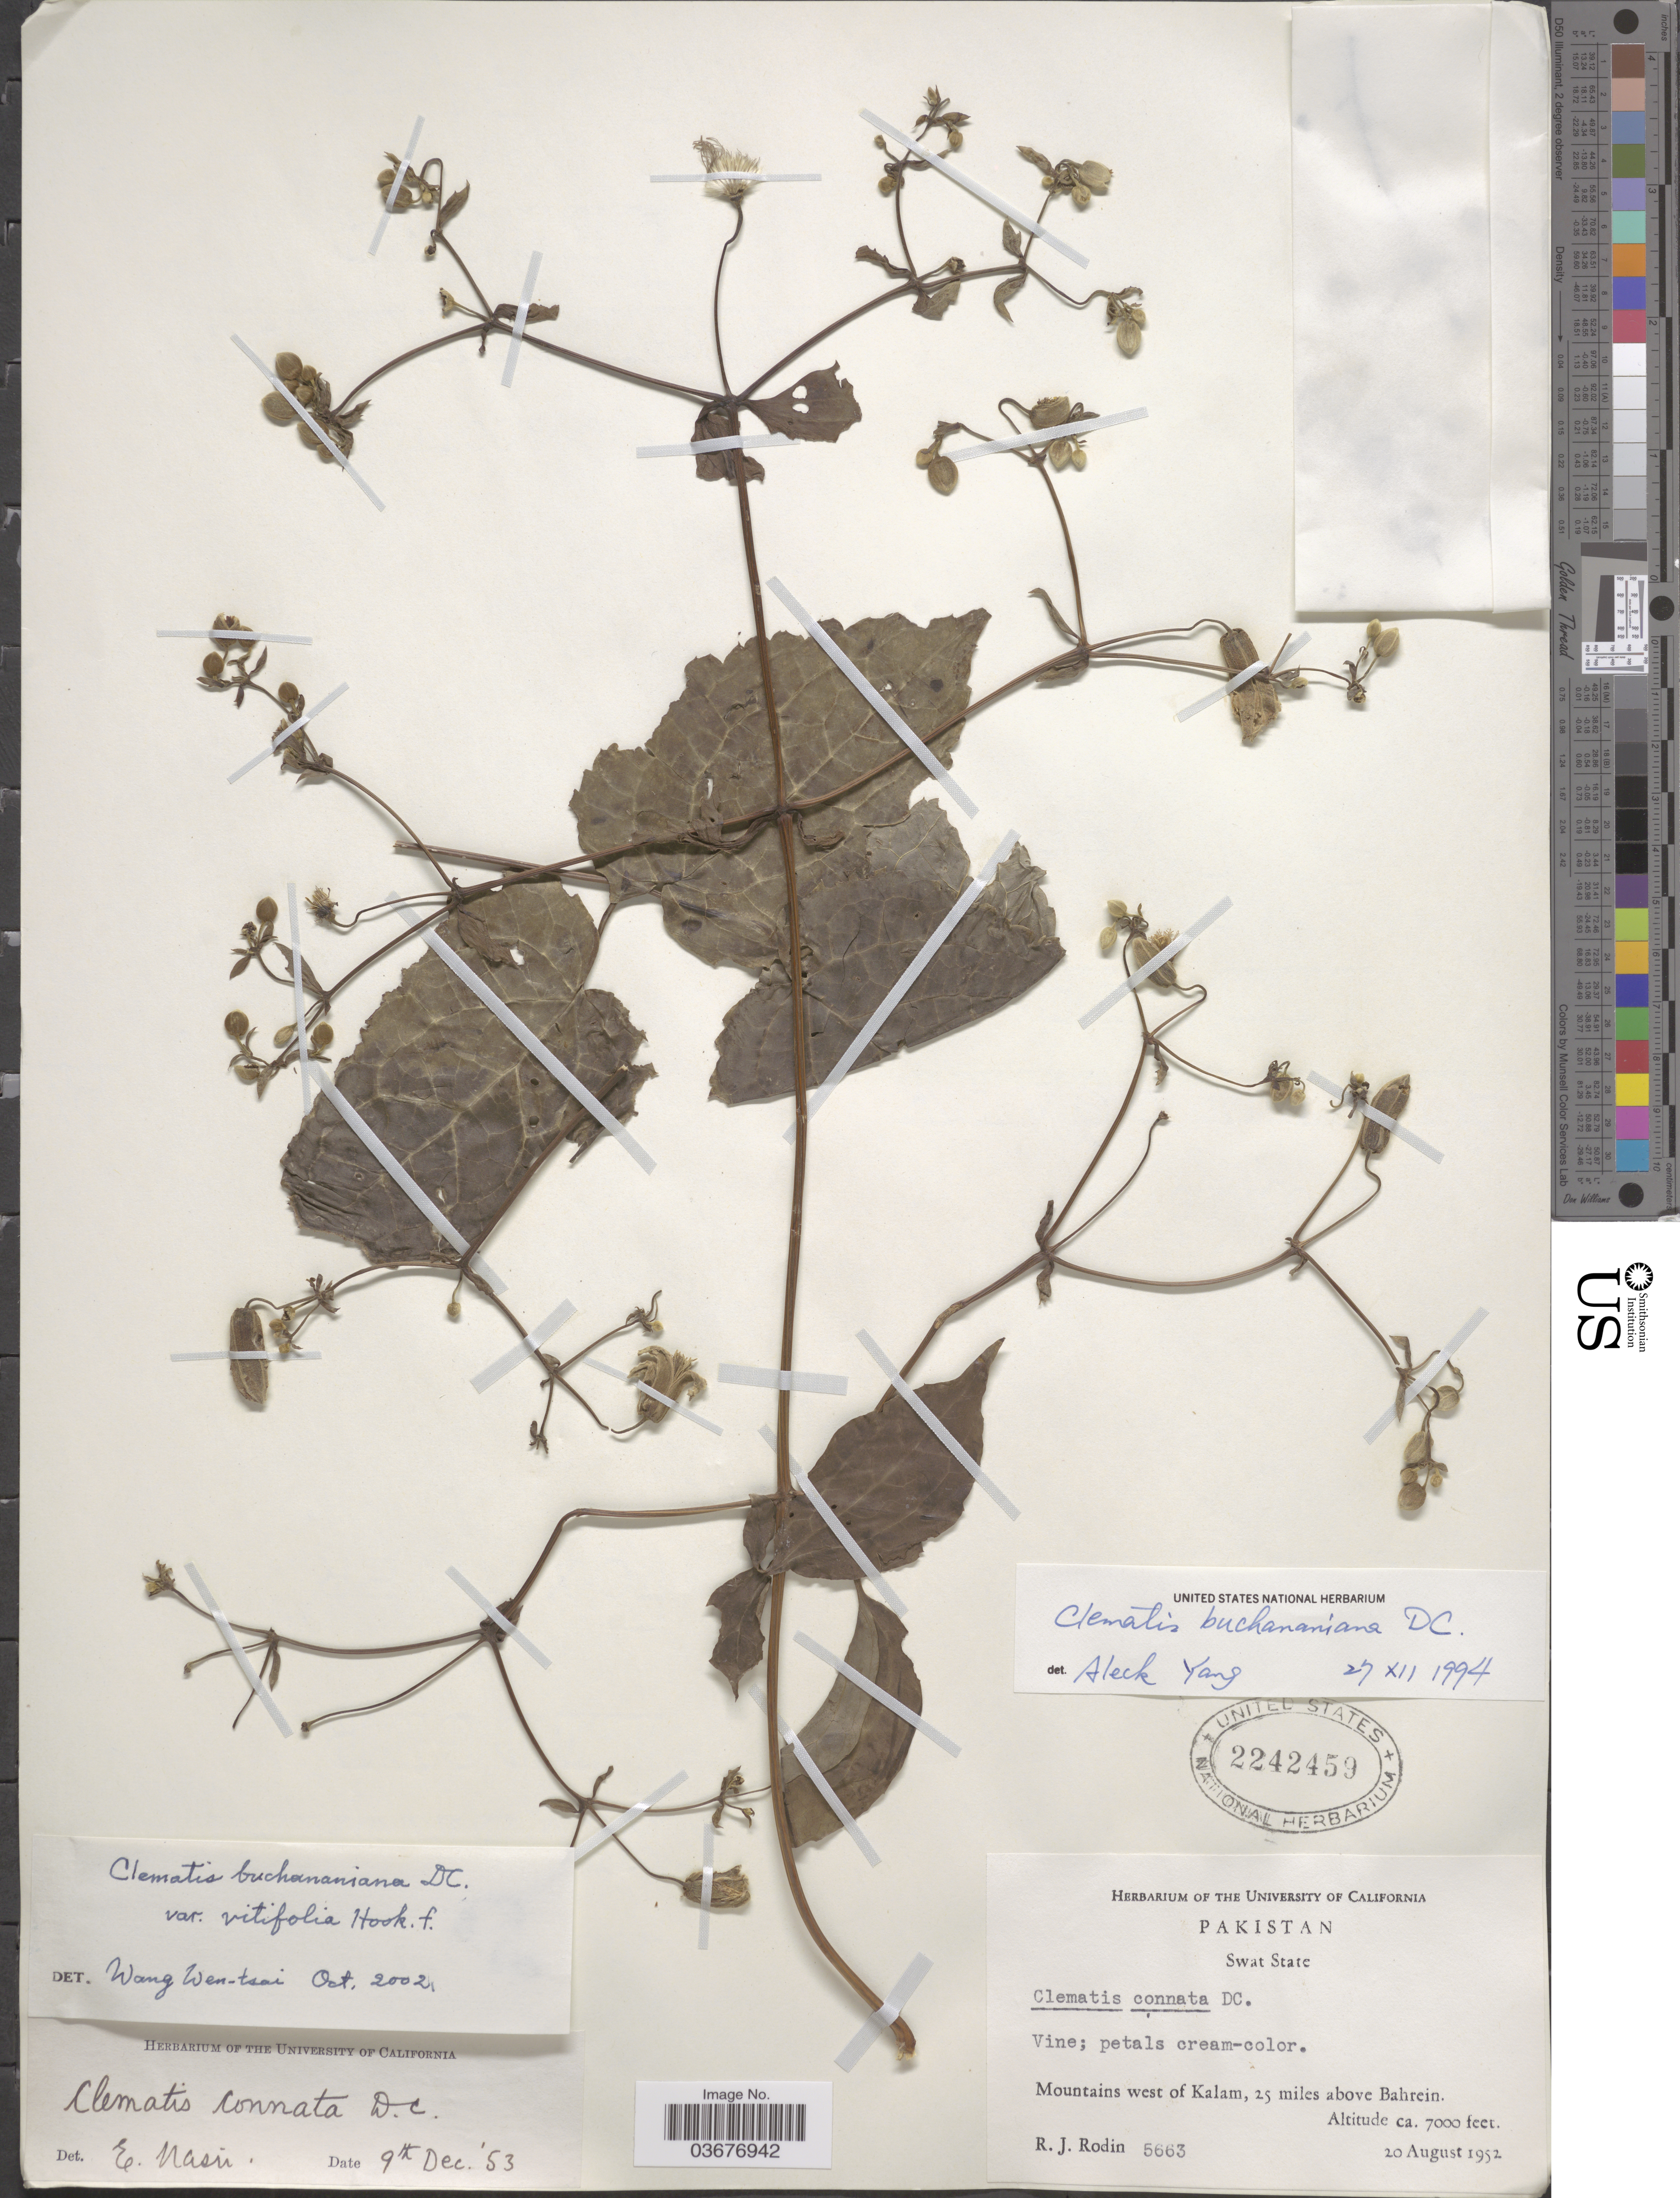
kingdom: Plantae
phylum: Tracheophyta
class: Magnoliopsida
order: Ranunculales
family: Ranunculaceae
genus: Clematis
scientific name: Clematis buchananiana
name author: DC.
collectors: R. J. Rodin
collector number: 5663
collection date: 1952-08-20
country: Pakistan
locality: Swat State. Mountains west of Kalam, 25 miles above Bahrein.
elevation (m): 2134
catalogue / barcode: US 2242459